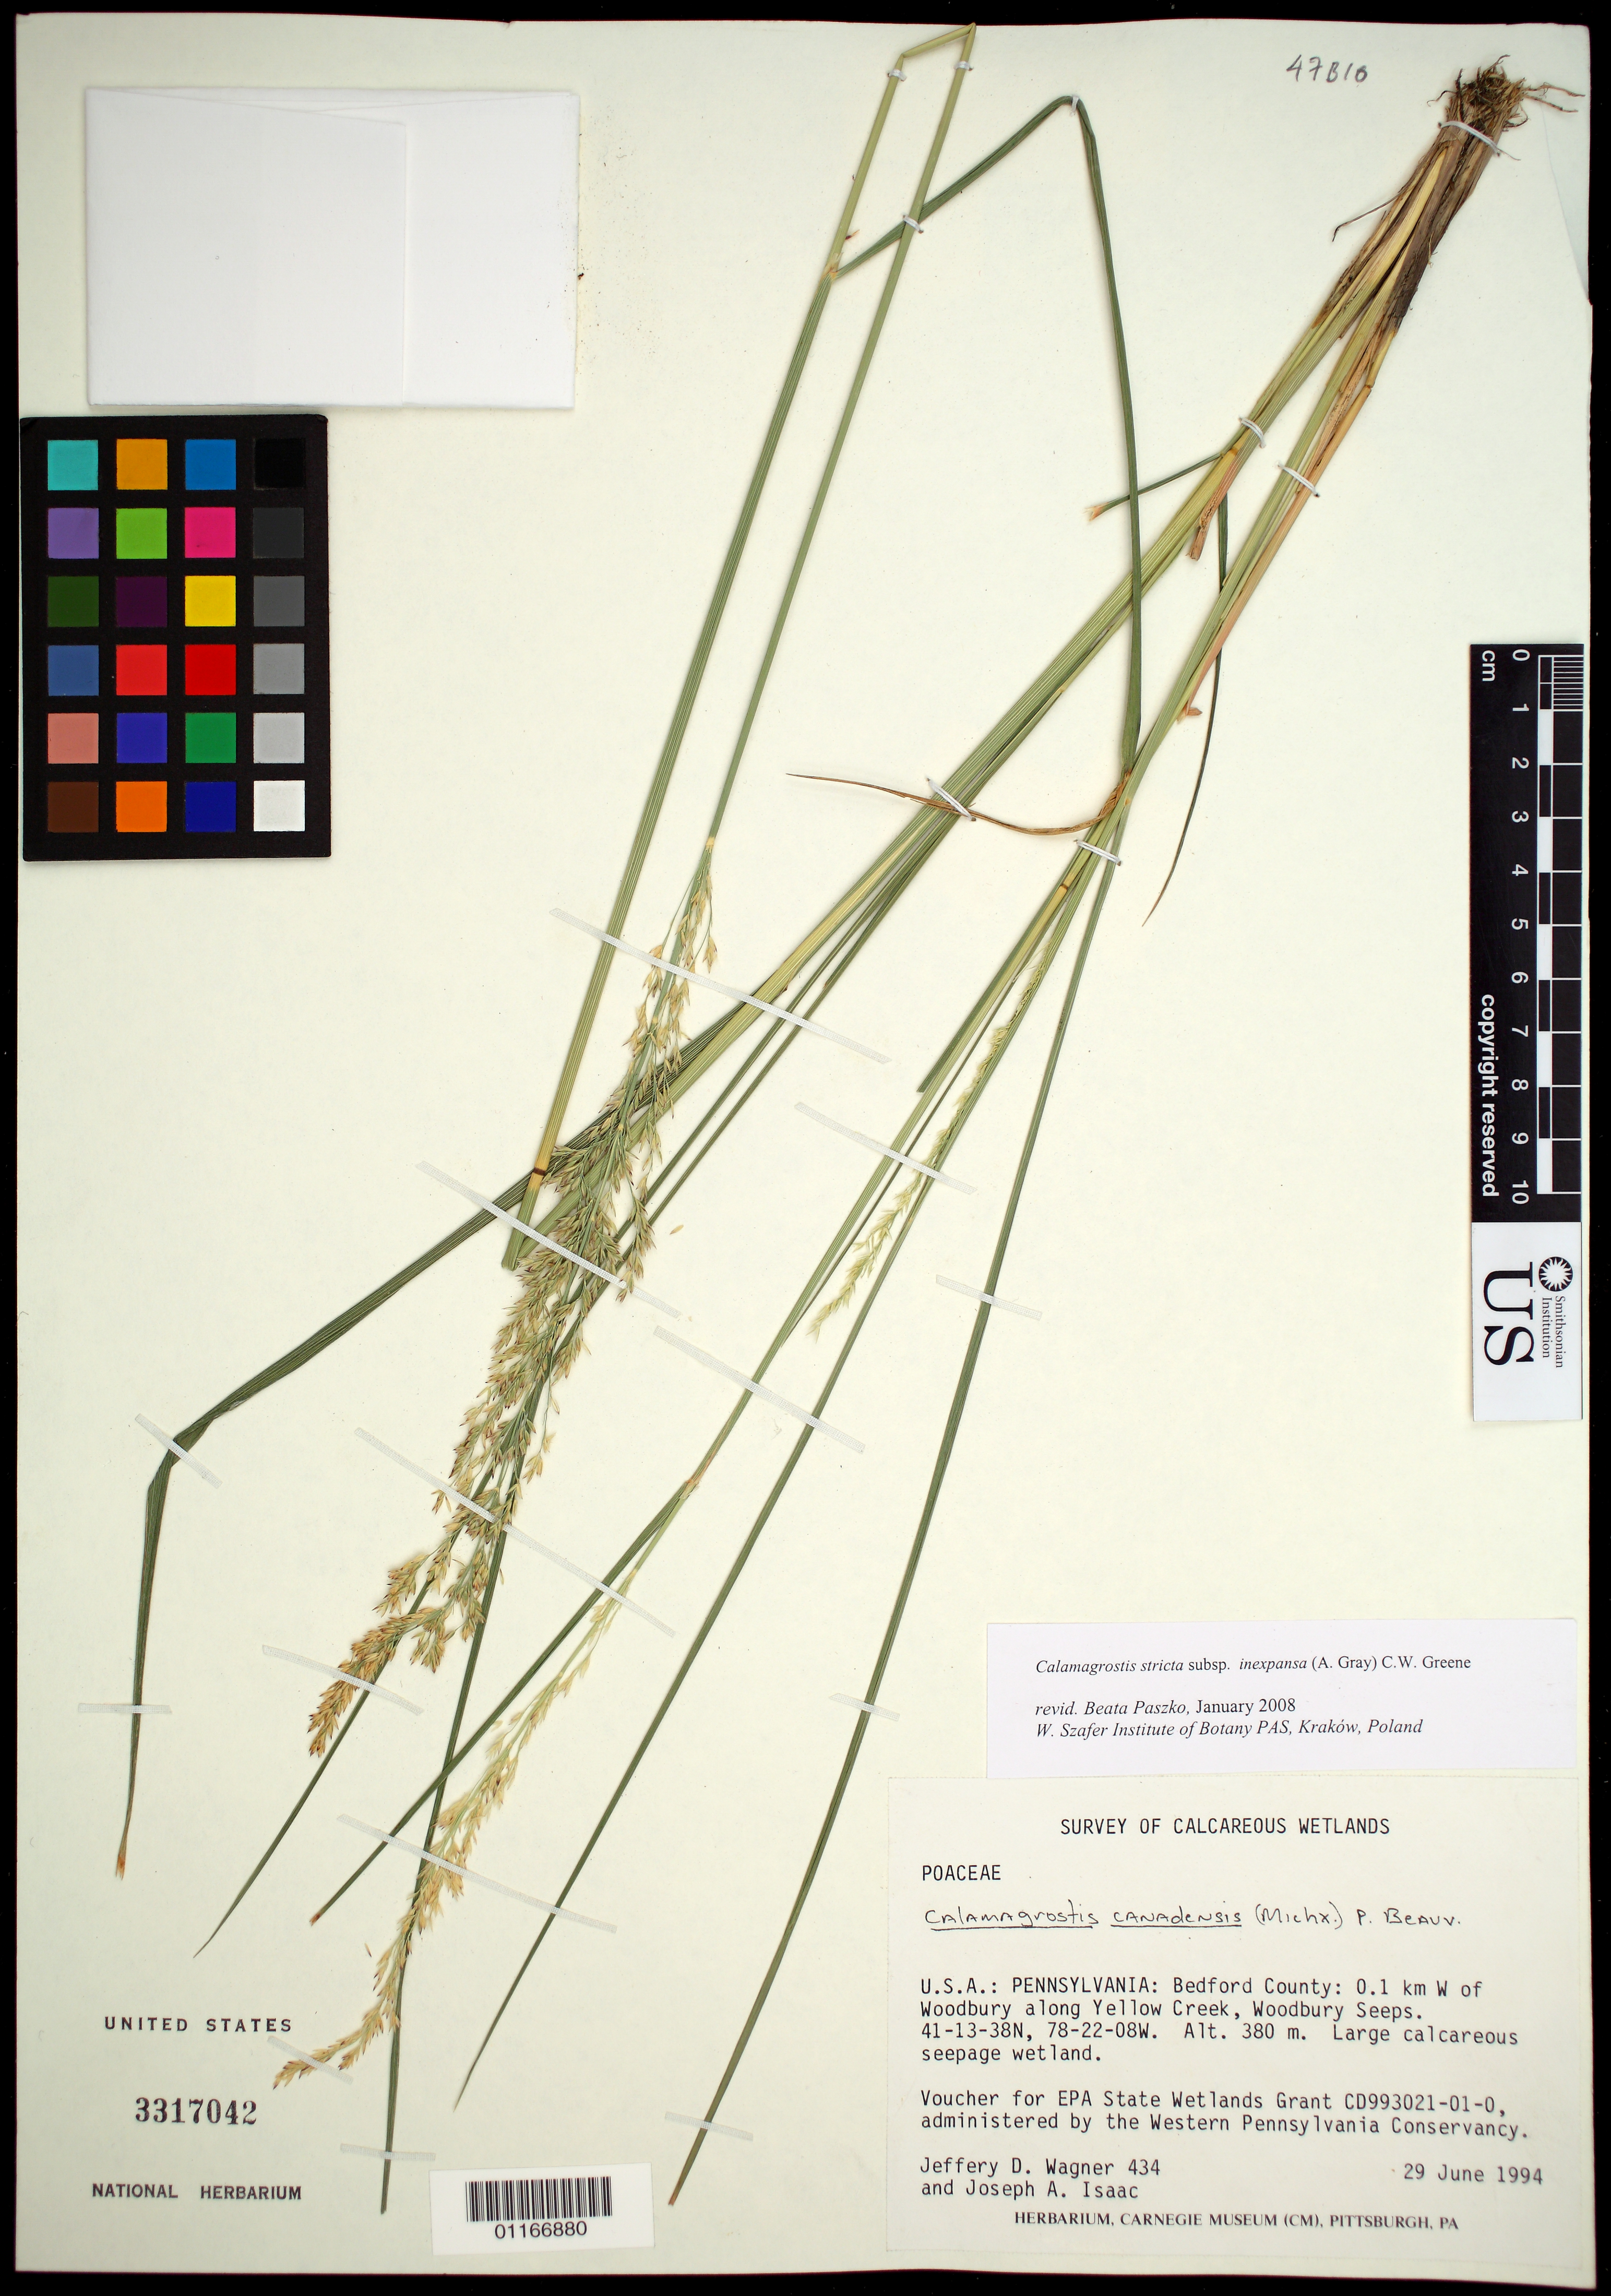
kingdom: Plantae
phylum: Tracheophyta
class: Liliopsida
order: Poales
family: Poaceae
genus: Calamagrostis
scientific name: Calamagrostis neglecta subsp. inexpansa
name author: (A. Gray) Tzvelev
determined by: Poaceae Reorganization Project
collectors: J. D. Wagner & J. Isaac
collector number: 434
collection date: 1994-06-29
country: United States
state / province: Pennsylvania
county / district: Bedford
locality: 0.1 km W of Woodbury along Yellow Creek, Woodbury Seeps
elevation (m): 380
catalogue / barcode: US 3317042